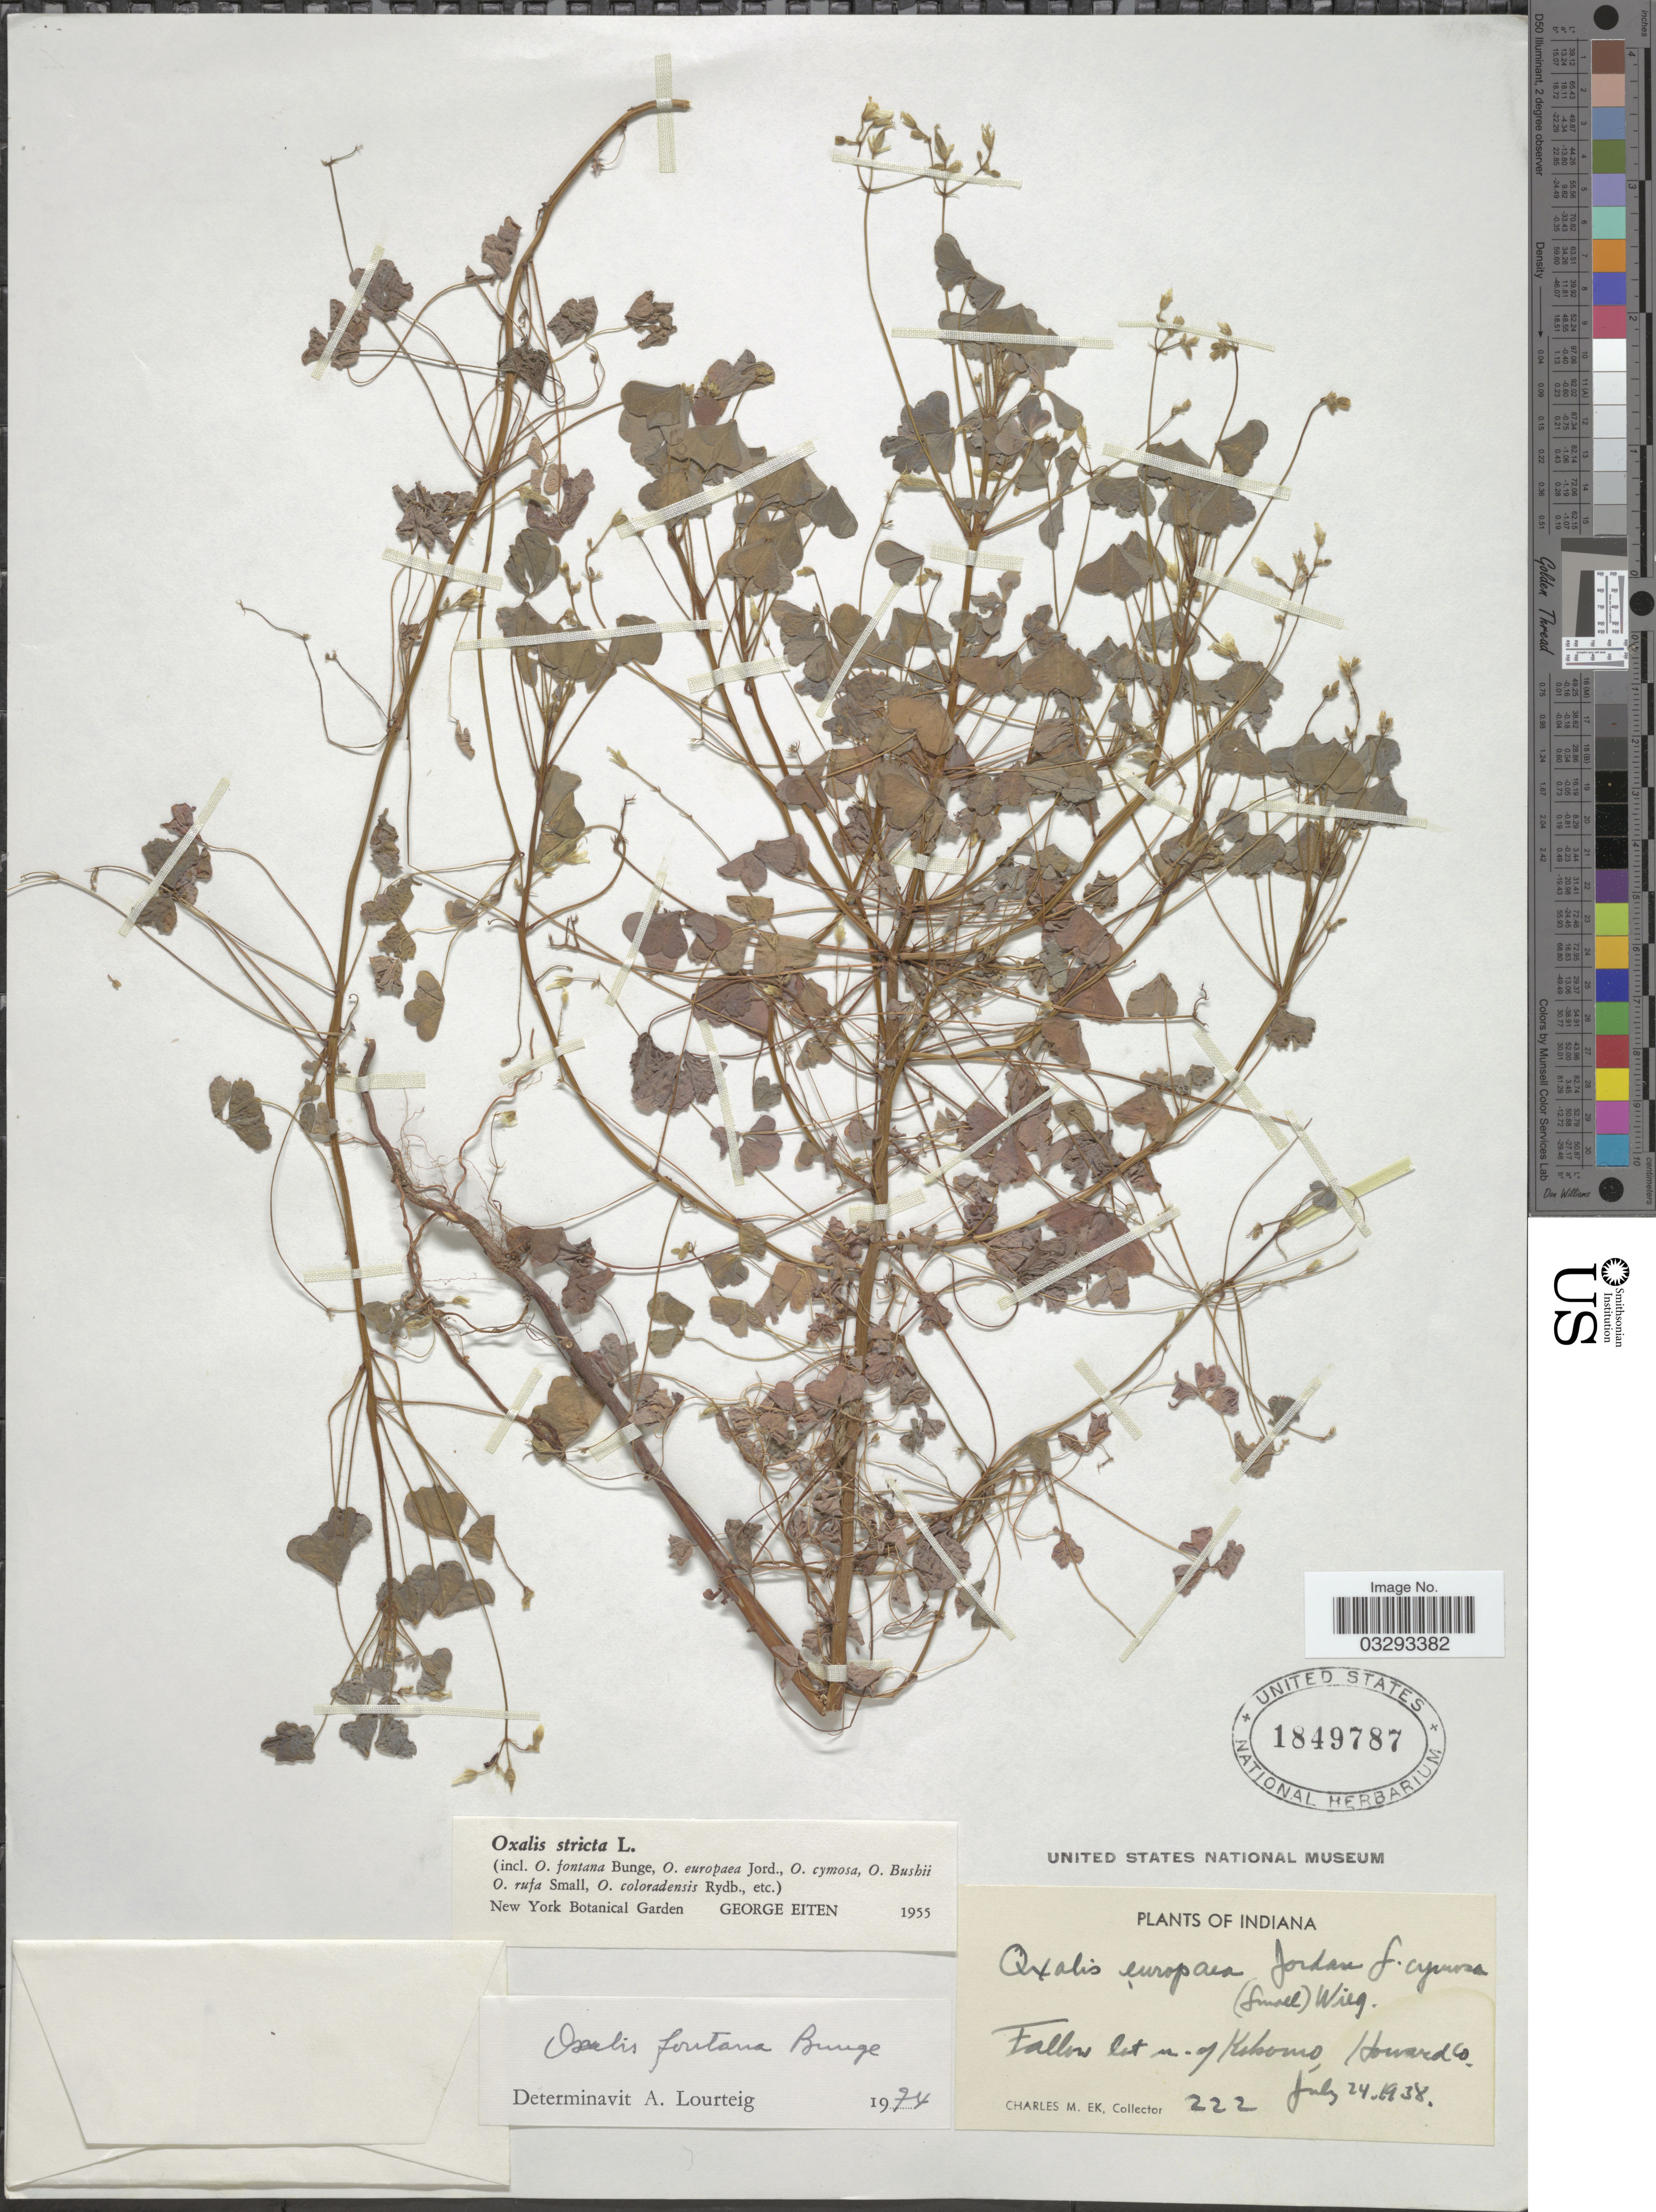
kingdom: Plantae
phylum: Tracheophyta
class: Magnoliopsida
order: Oxalidales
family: Oxalidaceae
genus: Oxalis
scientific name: Oxalis fontana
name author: Bunge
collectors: C. Ek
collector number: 222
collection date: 1938-07-24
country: United States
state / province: Indiana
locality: Fallow lat n. of Kikomo, Howard Co.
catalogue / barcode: US 1849787